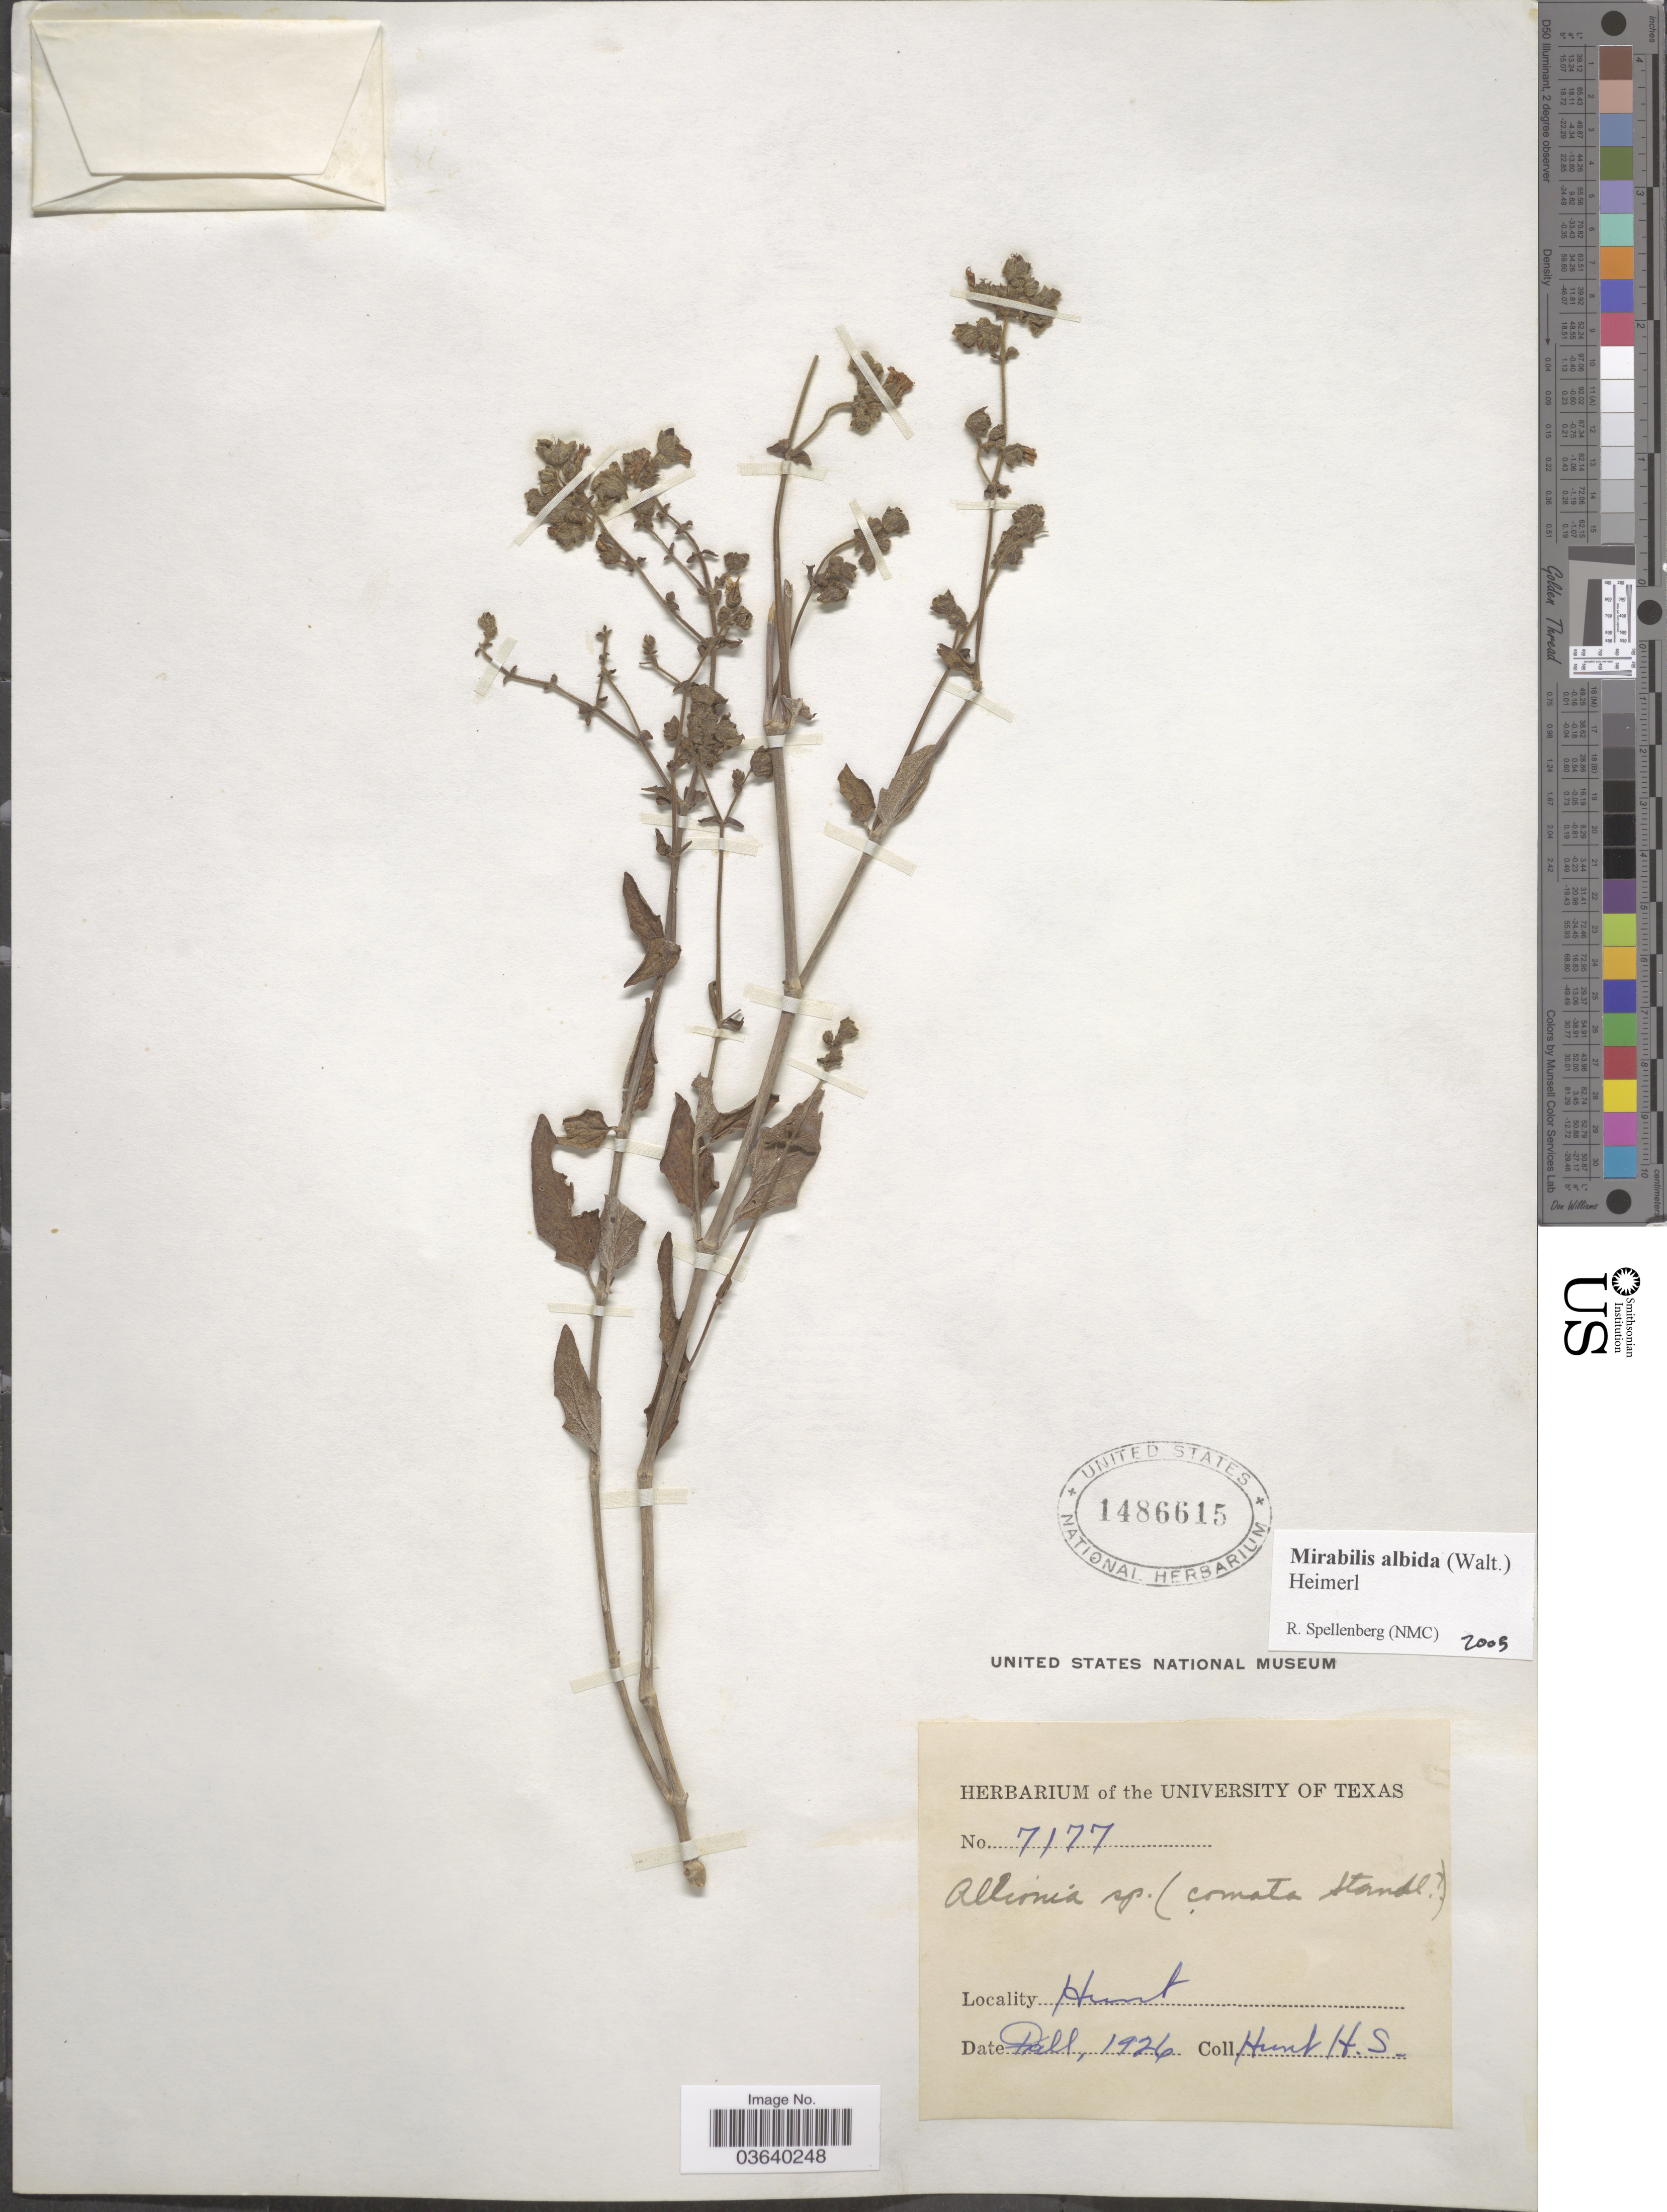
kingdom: Plantae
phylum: Tracheophyta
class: Magnoliopsida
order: Caryophyllales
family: Nyctaginaceae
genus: Mirabilis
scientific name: Mirabilis albida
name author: (Walter) Heimerl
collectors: H. Hunt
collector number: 7177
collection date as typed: Fall, 1926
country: United States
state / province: Texas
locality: Hunt.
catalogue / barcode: US 1486615